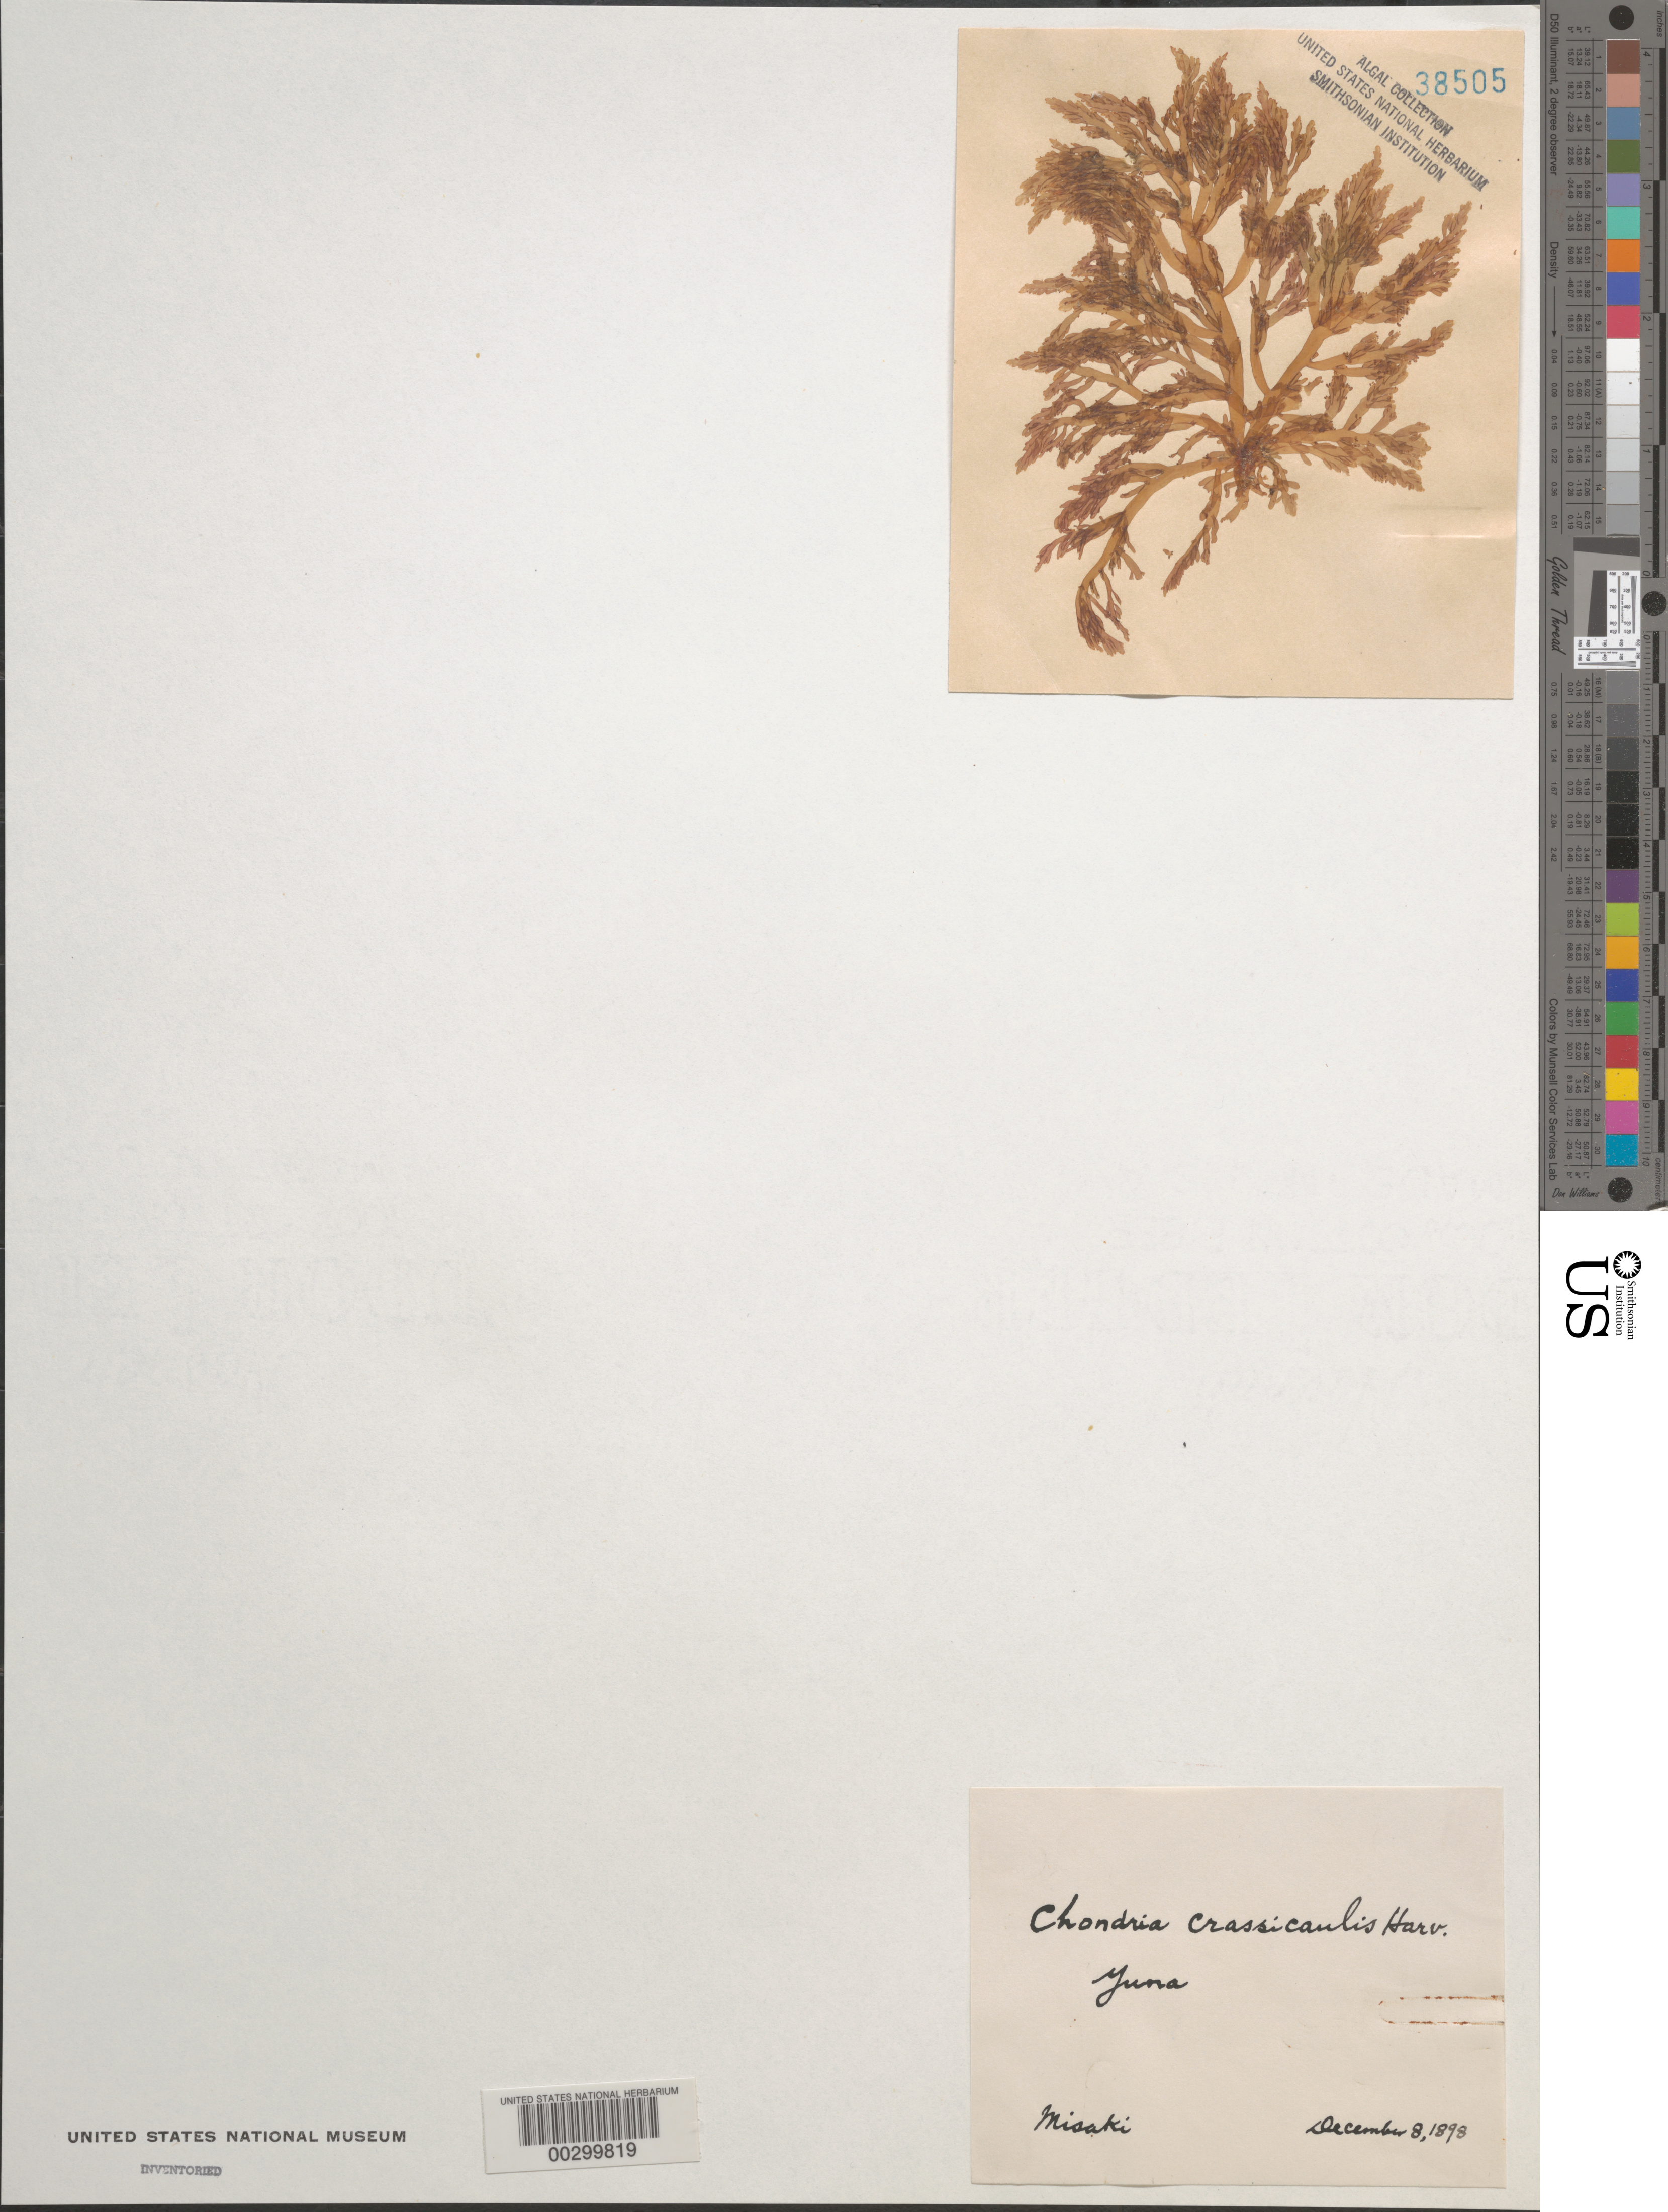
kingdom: Plantae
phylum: Rhodophyta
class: Florideophyceae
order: Ceramiales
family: Rhodomelaceae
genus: Chondria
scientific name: Chondria crassicaulis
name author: Harv.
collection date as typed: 08 Dec 1898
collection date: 1898-12-08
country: Japan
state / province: Kanagawa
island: Honshu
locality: Misaki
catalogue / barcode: US 38505